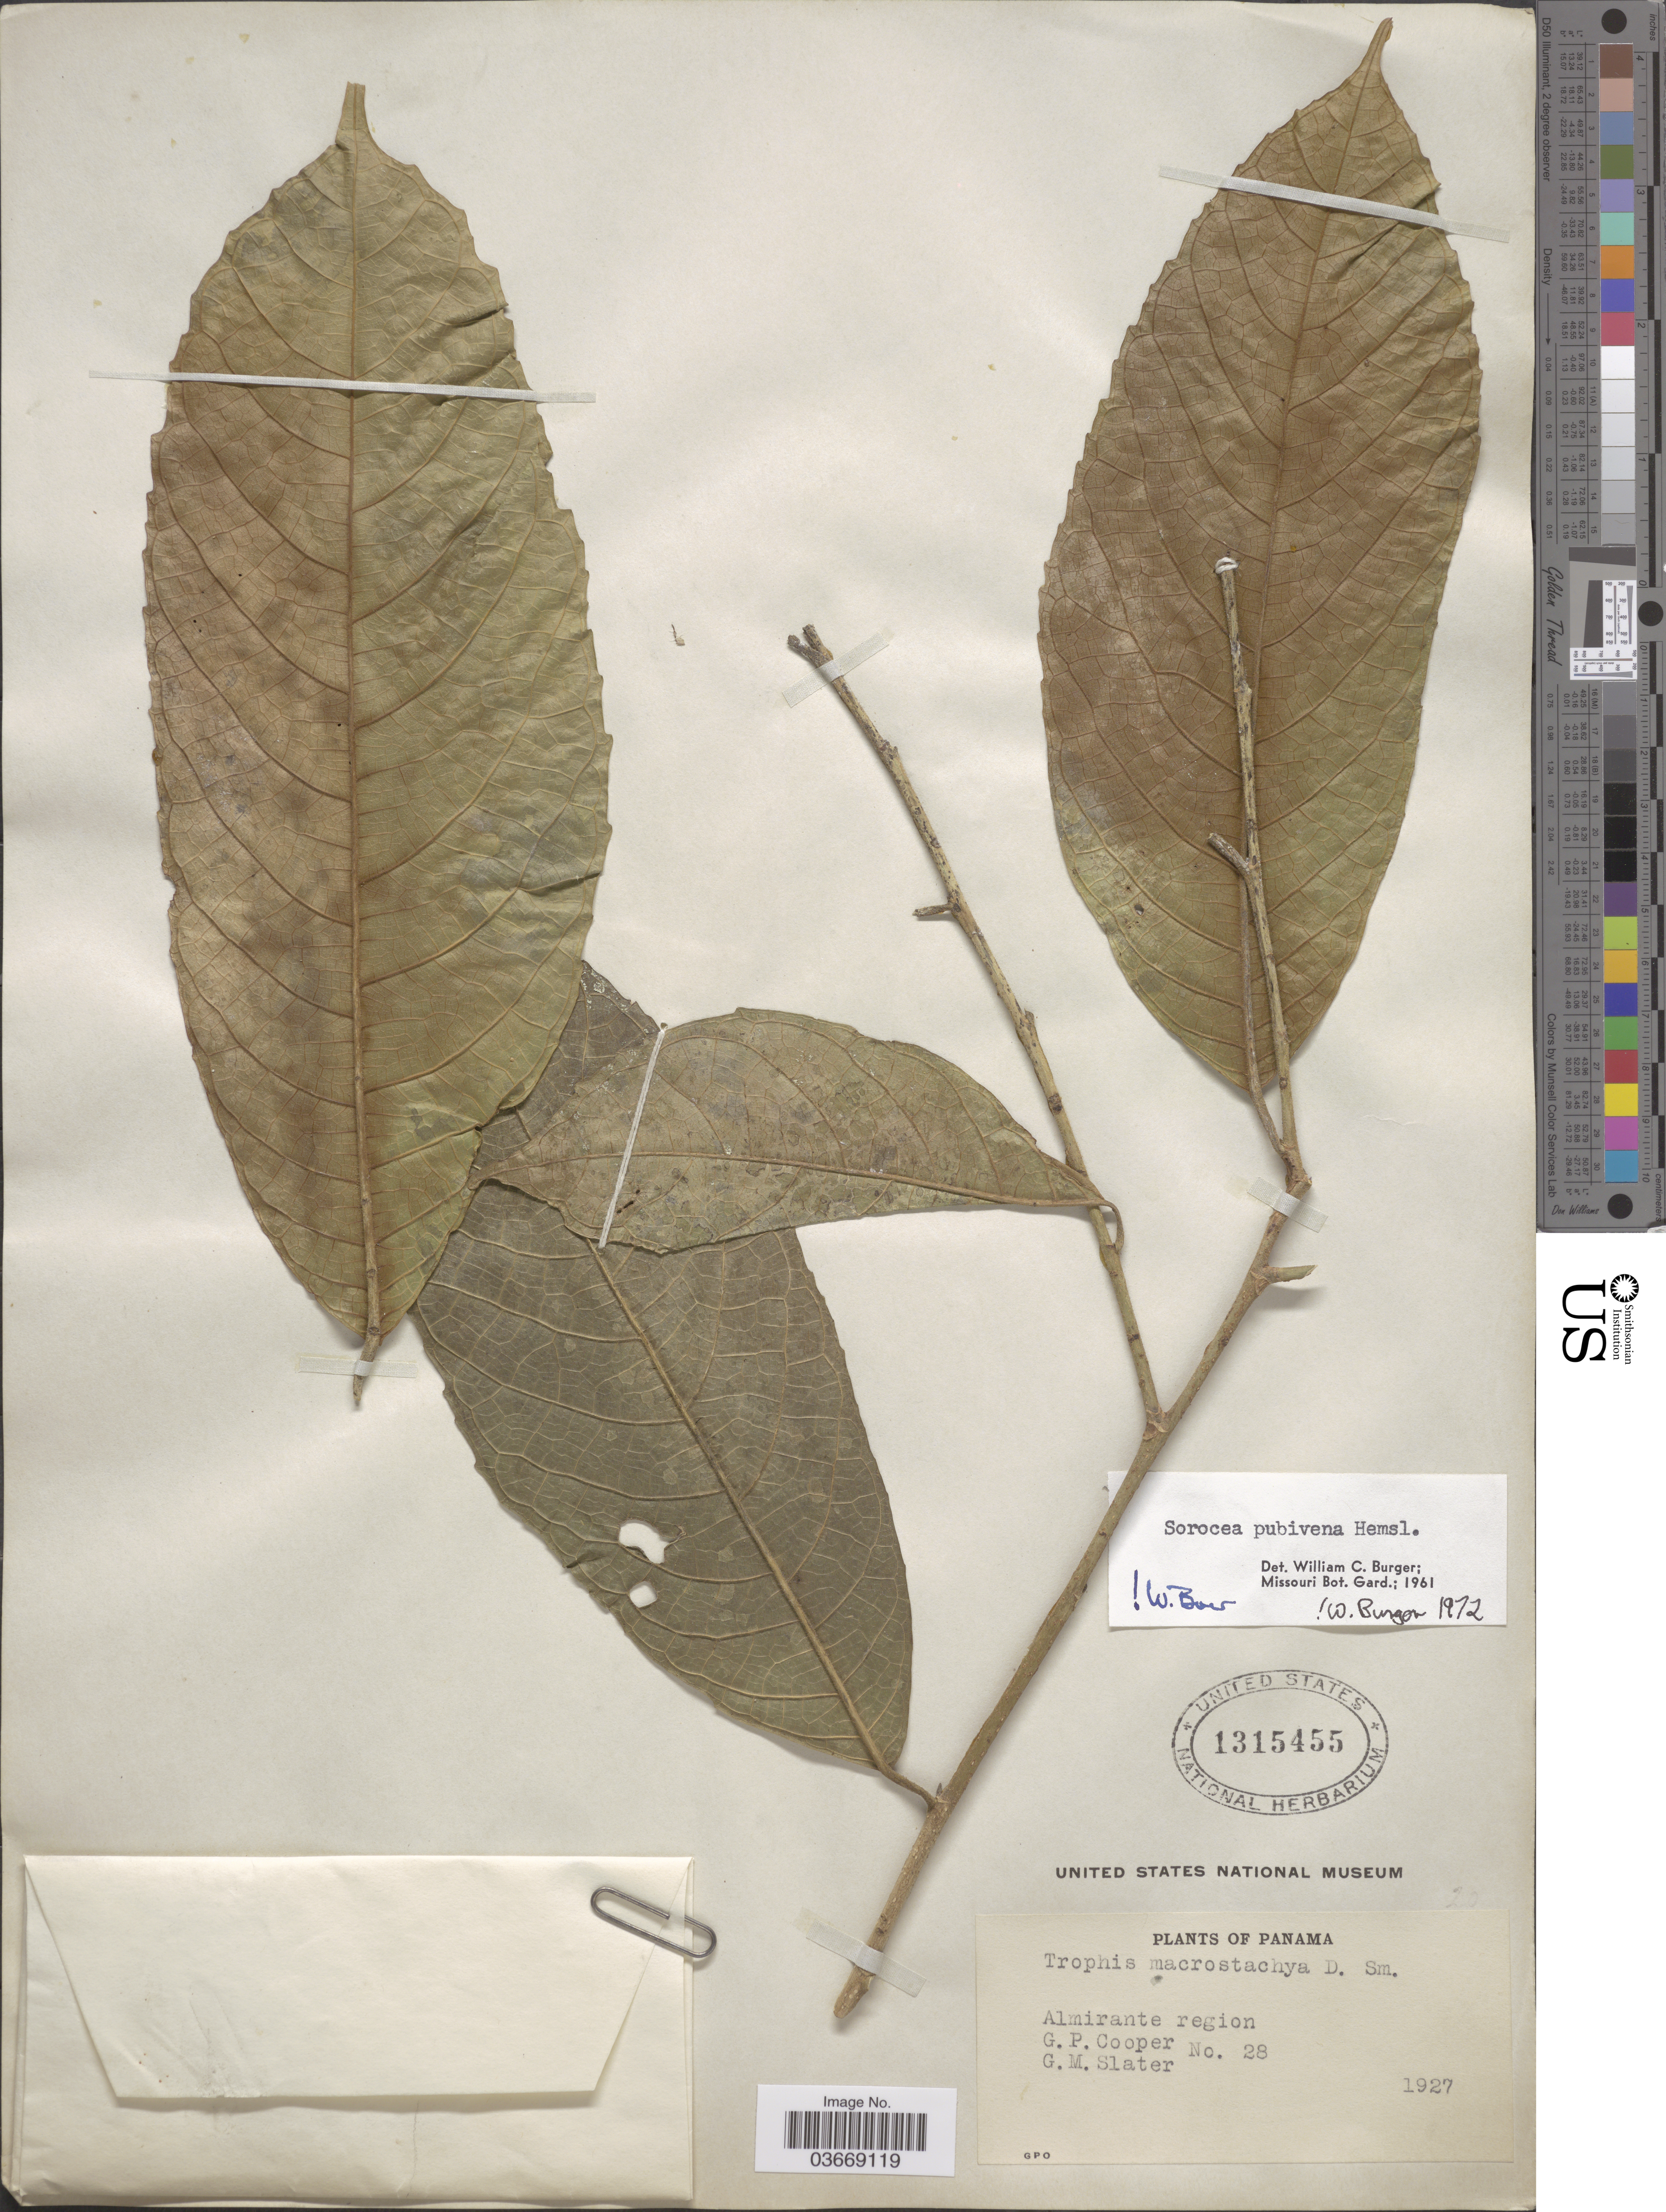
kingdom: Plantae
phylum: Tracheophyta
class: Magnoliopsida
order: Rosales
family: Moraceae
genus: Sorocea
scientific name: Sorocea pubivena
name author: Hemsl.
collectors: G. Cooper & G. Slater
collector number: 28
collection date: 1927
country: Panama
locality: Almirante region.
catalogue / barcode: US 1315455